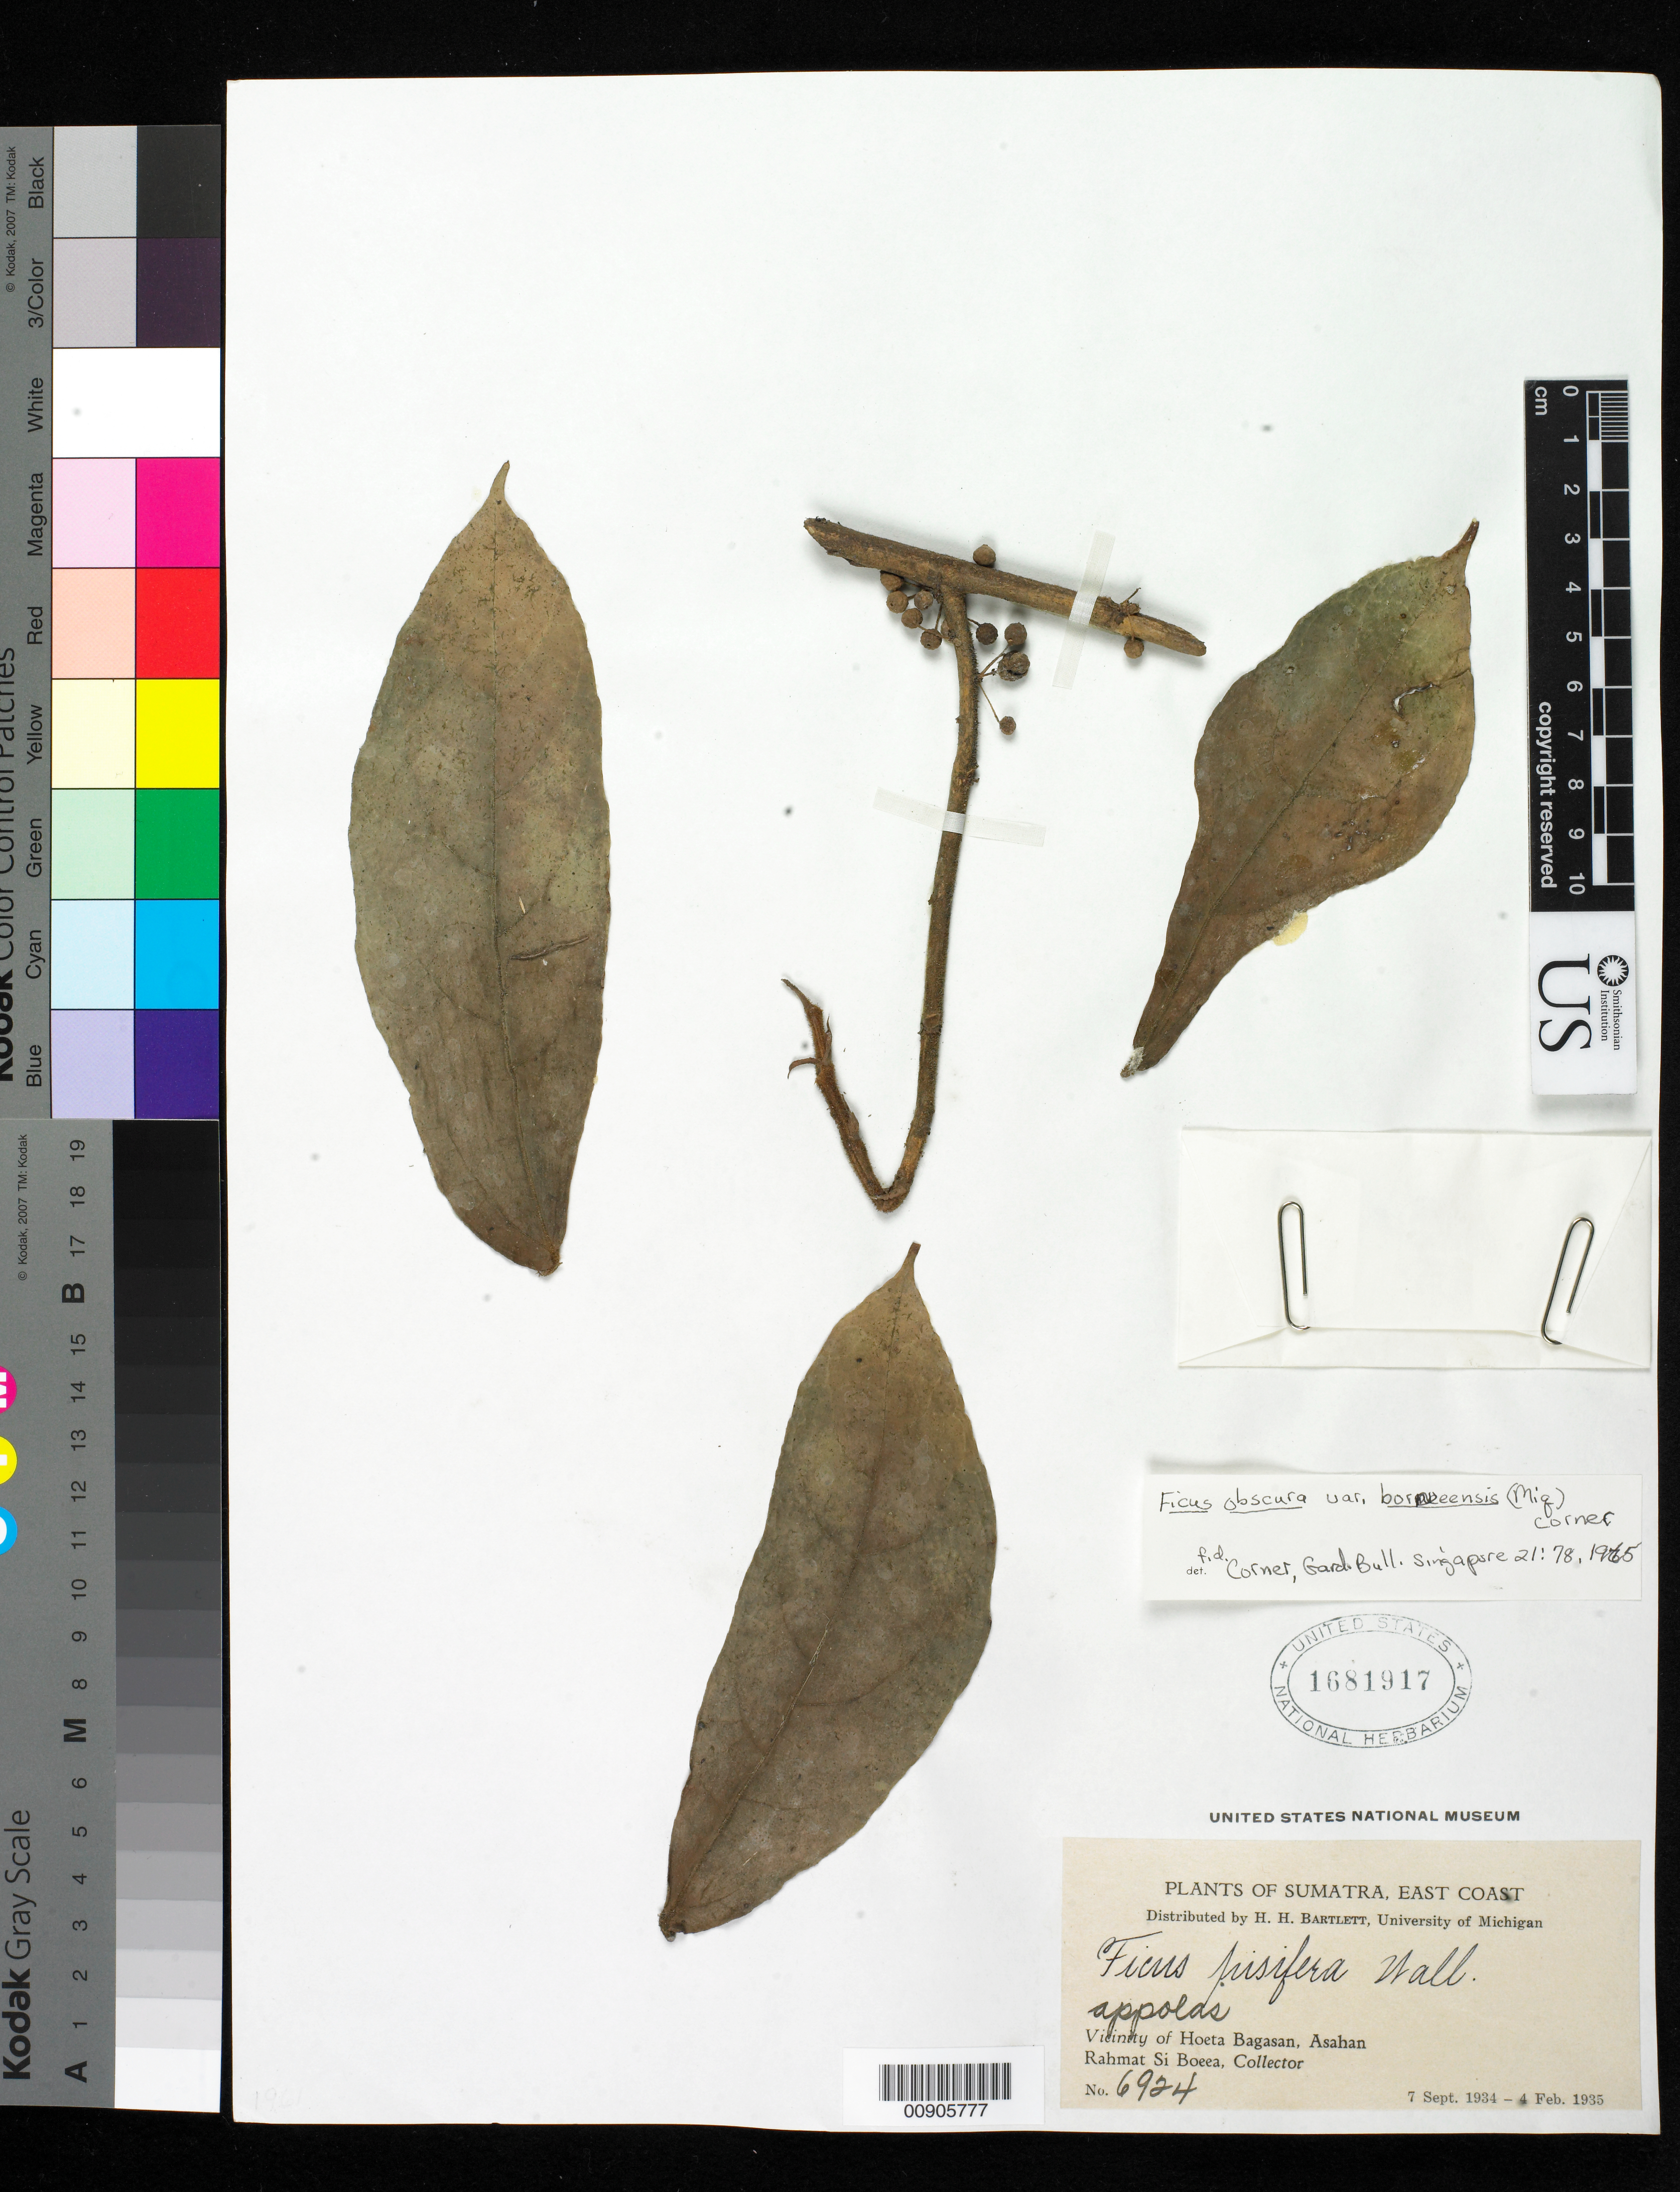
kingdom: Plantae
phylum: Tracheophyta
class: Magnoliopsida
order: Rosales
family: Moraceae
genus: Ficus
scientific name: Ficus obscura var. borneensis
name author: (Miq.) Corner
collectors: Rahmat Si Boeea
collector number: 6924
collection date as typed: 07 Sep 1934 to 04 Feb 1935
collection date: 1934-09-07/1935-02-04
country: Indonesia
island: Sumatra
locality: Asahan, vicinity of Hoeta Bagasan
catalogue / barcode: US 1681917